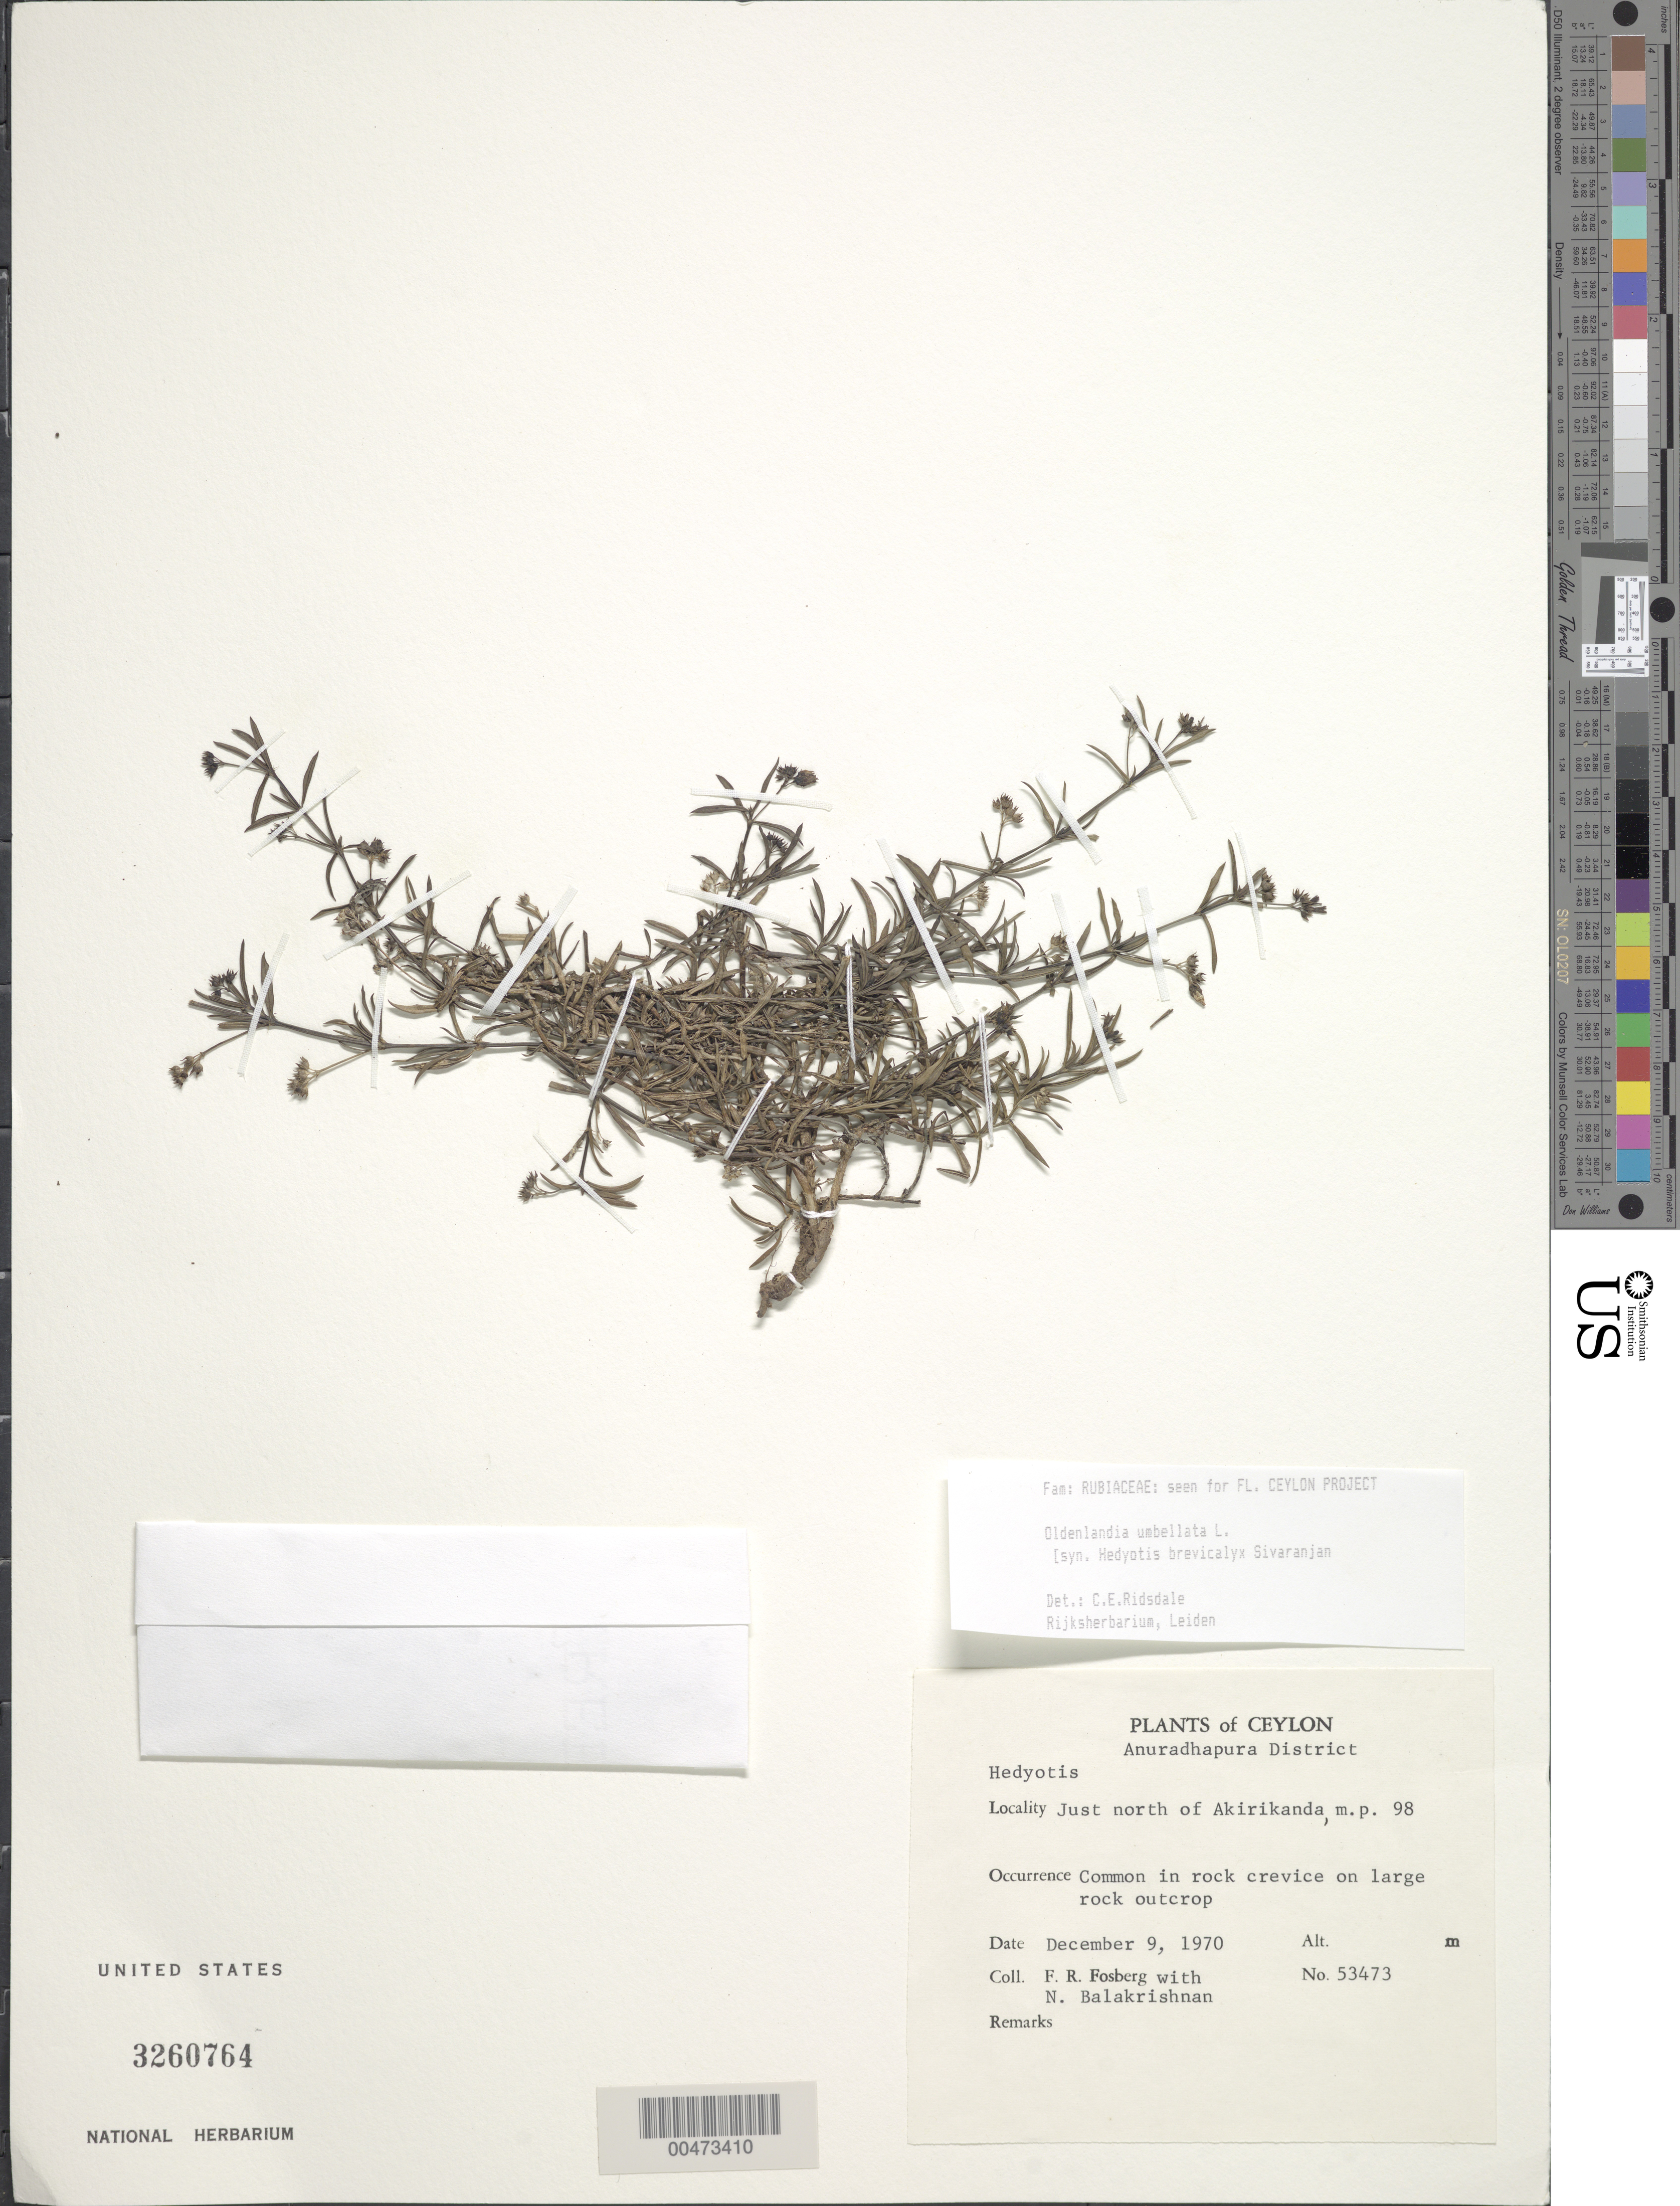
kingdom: Plantae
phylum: Tracheophyta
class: Magnoliopsida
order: Gentianales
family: Rubiaceae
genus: Oldenlandia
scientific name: Oldenlandia umbellata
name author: L.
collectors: F. R. Fosberg & N. Balakrishnan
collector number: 53473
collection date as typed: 09 Dec 1970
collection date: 1970-12-09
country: Sri Lanka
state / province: North Central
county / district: Anuradhapura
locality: just N of Akirikanda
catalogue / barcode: US 3260764